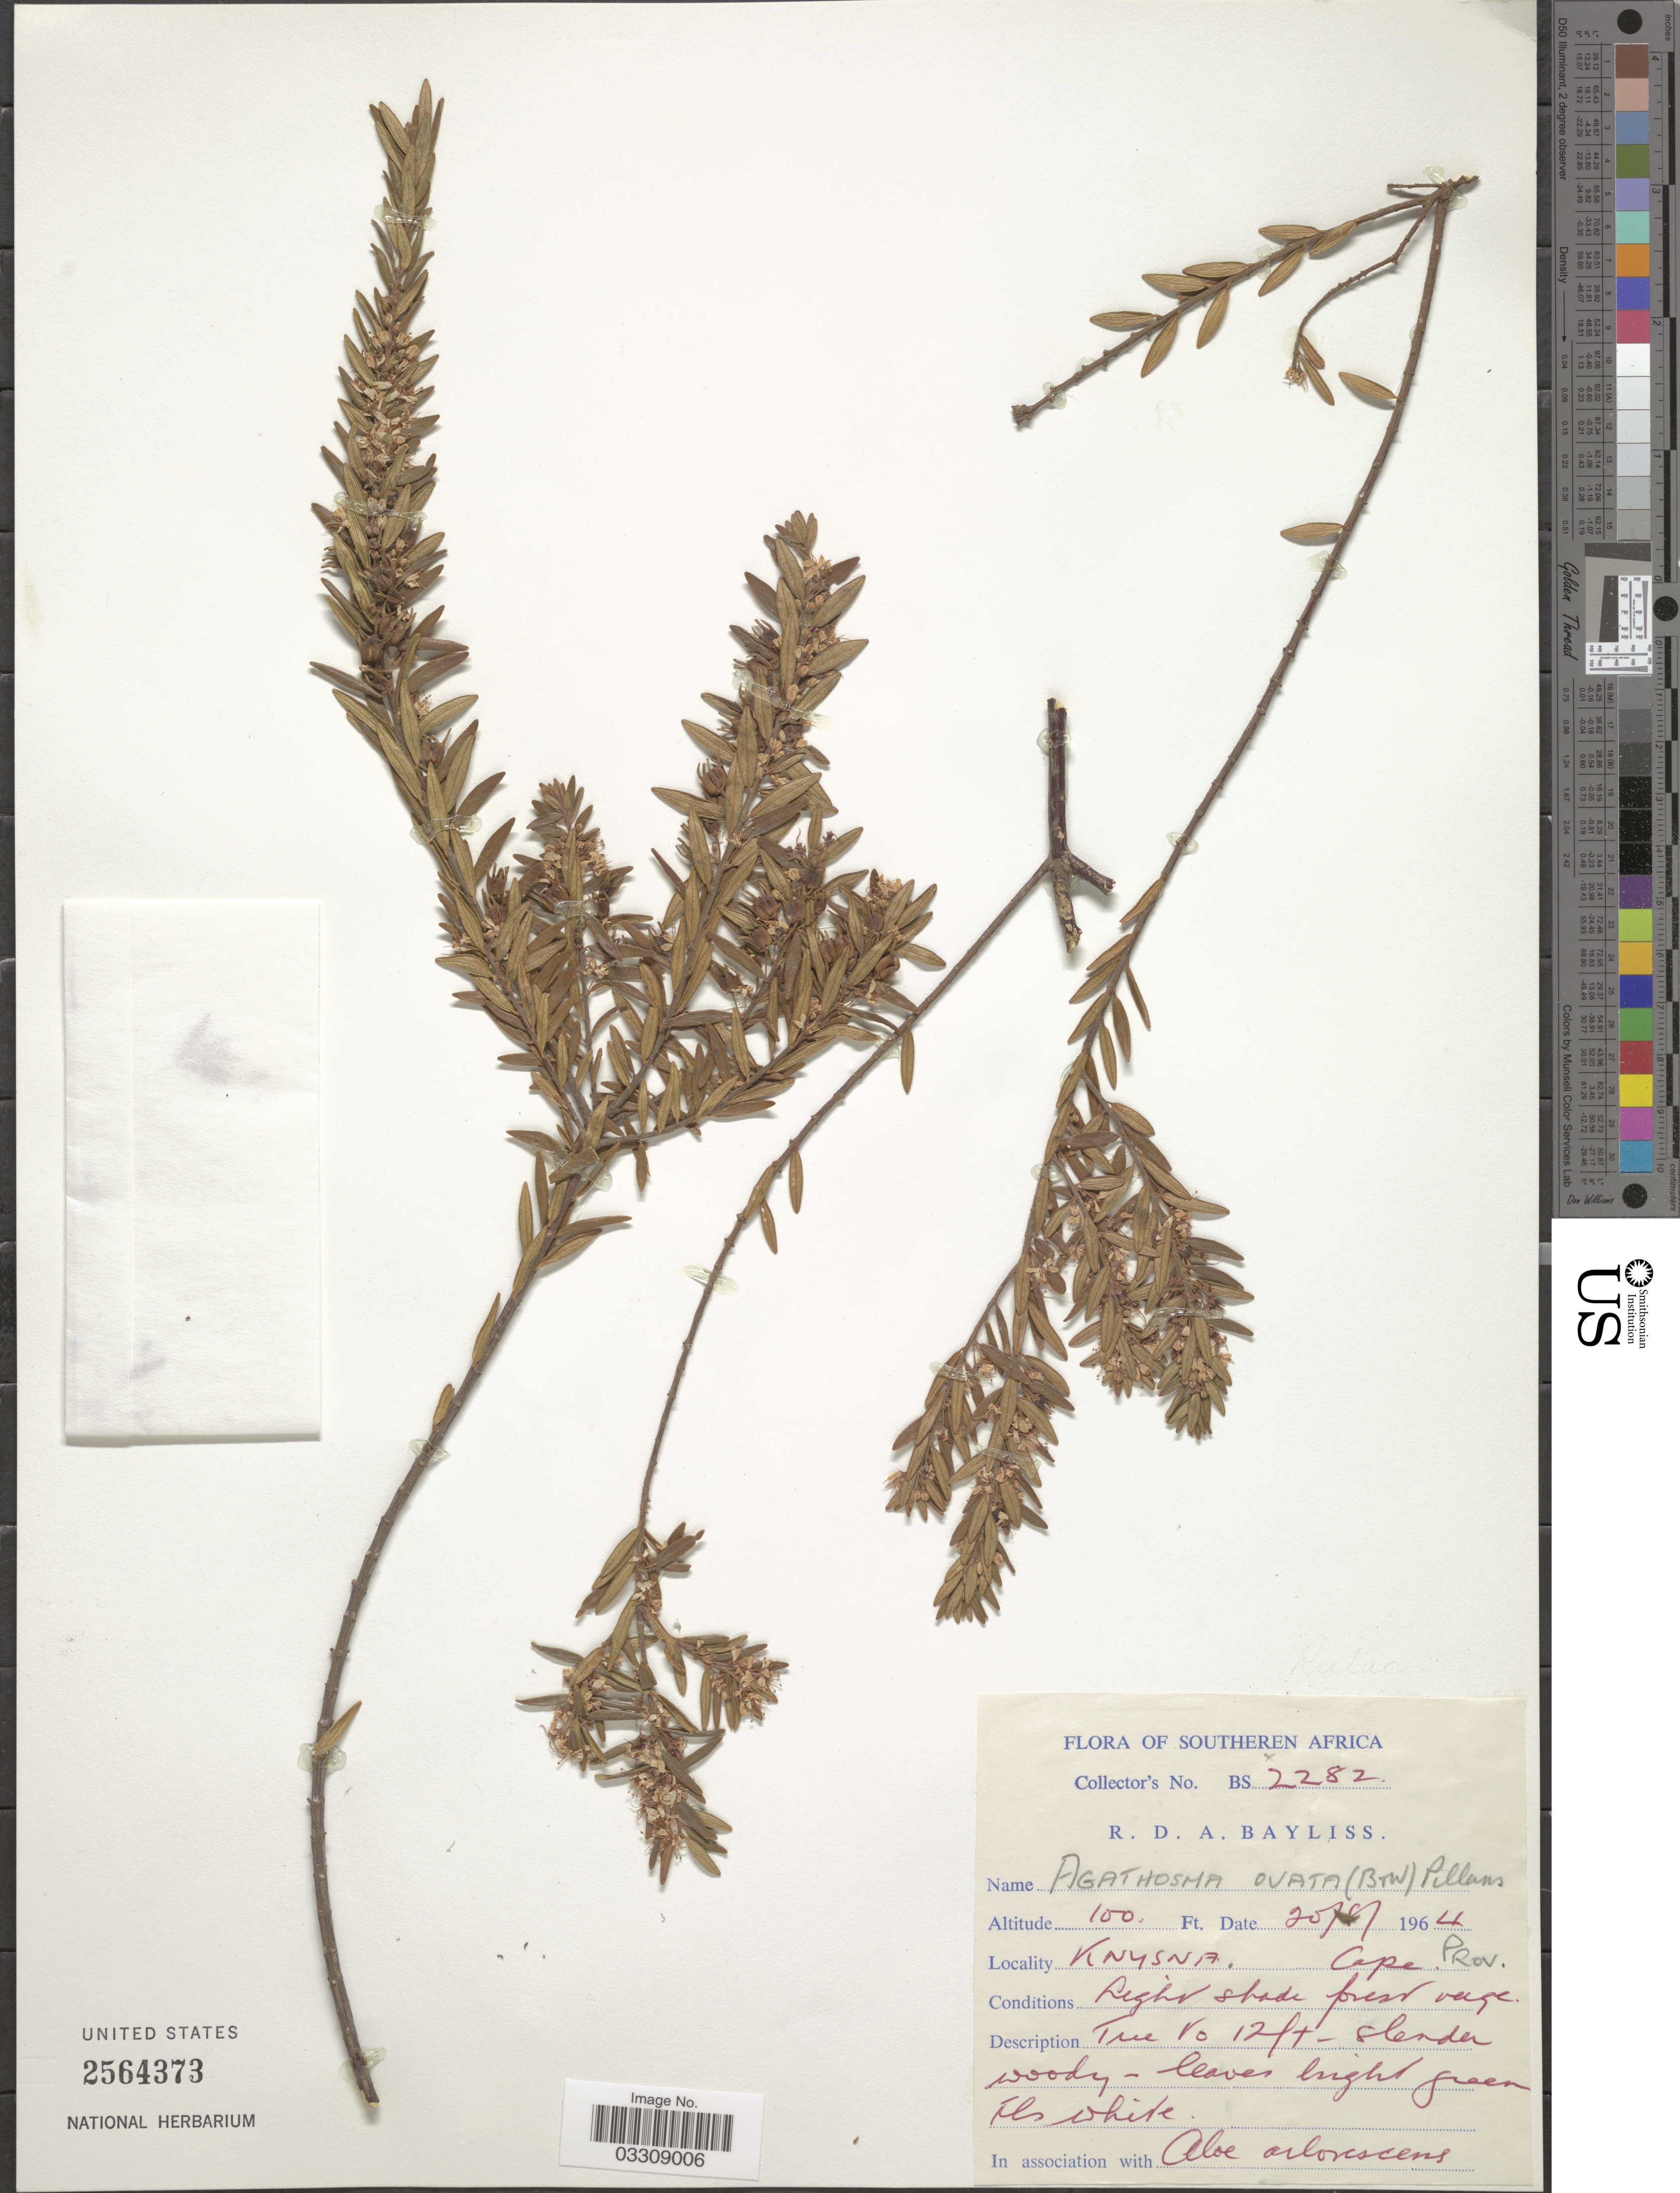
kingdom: Plantae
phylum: Tracheophyta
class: Magnoliopsida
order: Sapindales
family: Rutaceae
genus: Agathosma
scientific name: Agathosma ovata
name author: (Thunb.) Pillans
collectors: R. Bayliss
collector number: BS2282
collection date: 1964-08-20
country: South Africa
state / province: Western Cape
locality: Southeren Africa. Knysna.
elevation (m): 30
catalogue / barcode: US 2564373